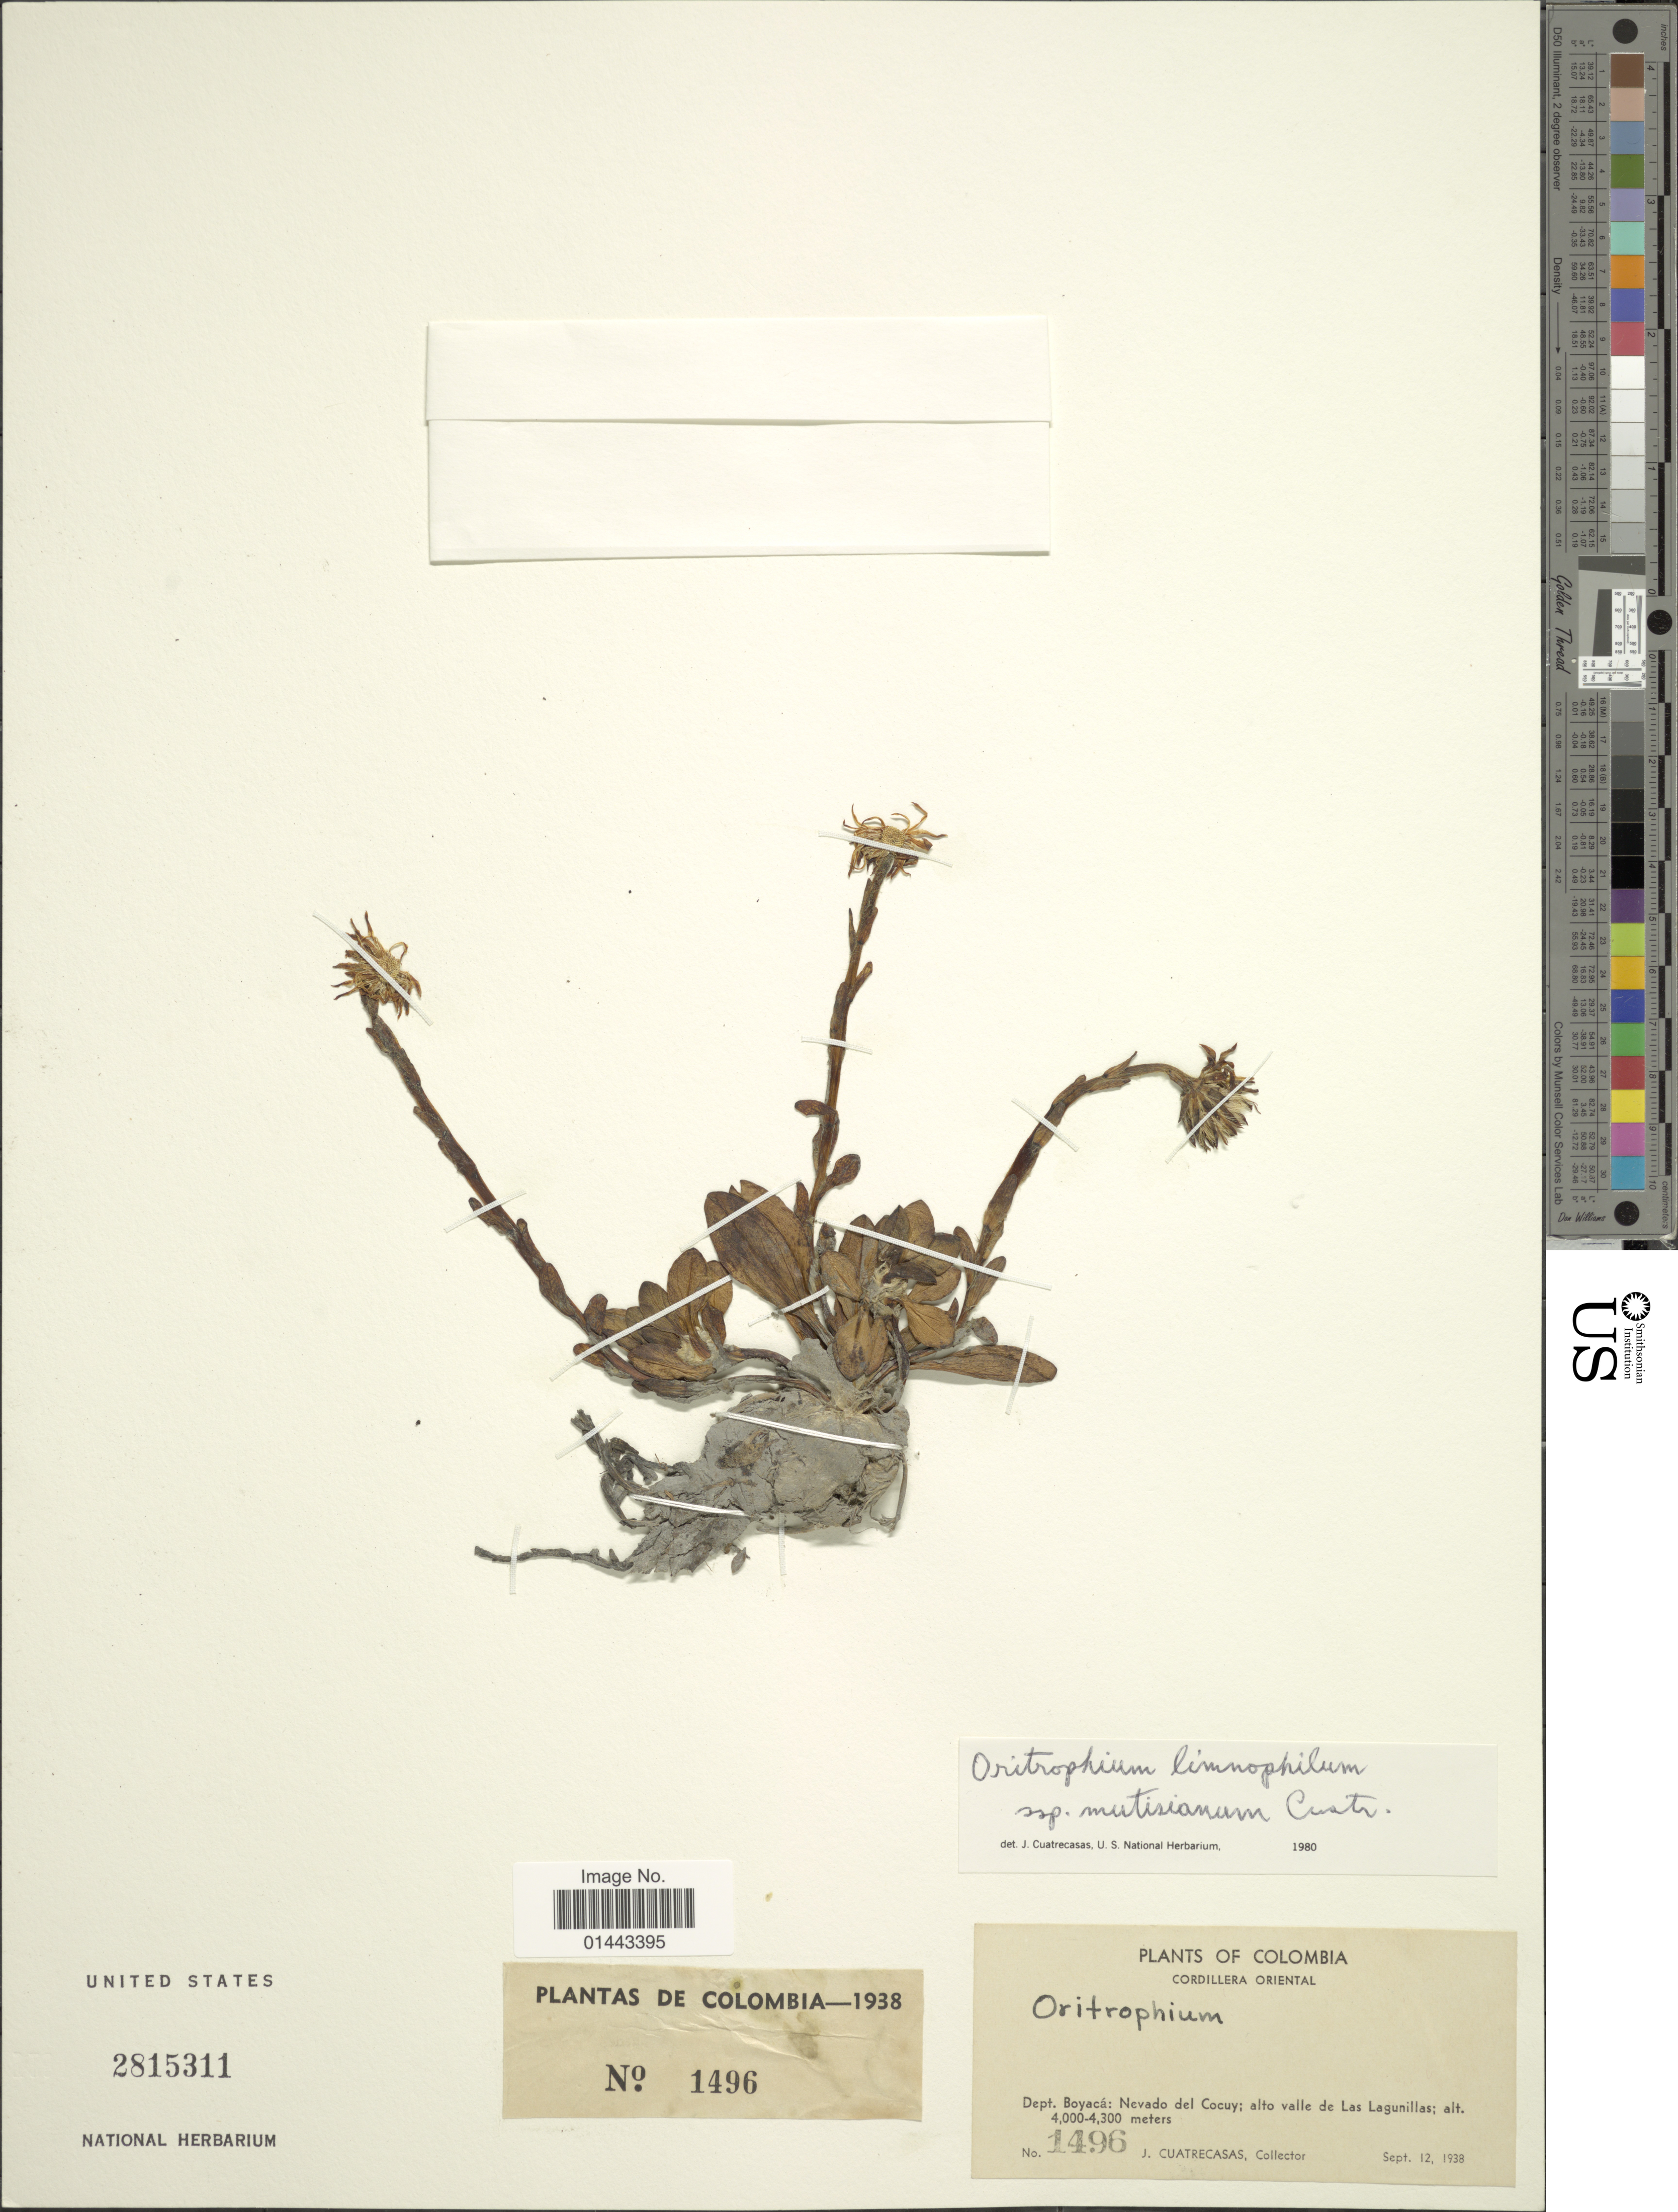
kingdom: Plantae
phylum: Tracheophyta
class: Magnoliopsida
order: Asterales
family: Asteraceae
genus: Oritrophium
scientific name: Oritrophium limnophilum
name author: (Sch. Bip.) Cuatrec.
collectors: J. Cuatrecasas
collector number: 1496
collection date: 1938-09-12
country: Colombia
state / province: Boyacá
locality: Nevado del Cocuy; alto valle de Las Lagunillas, Cordillera Oriental.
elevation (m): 4000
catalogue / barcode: US 2815311